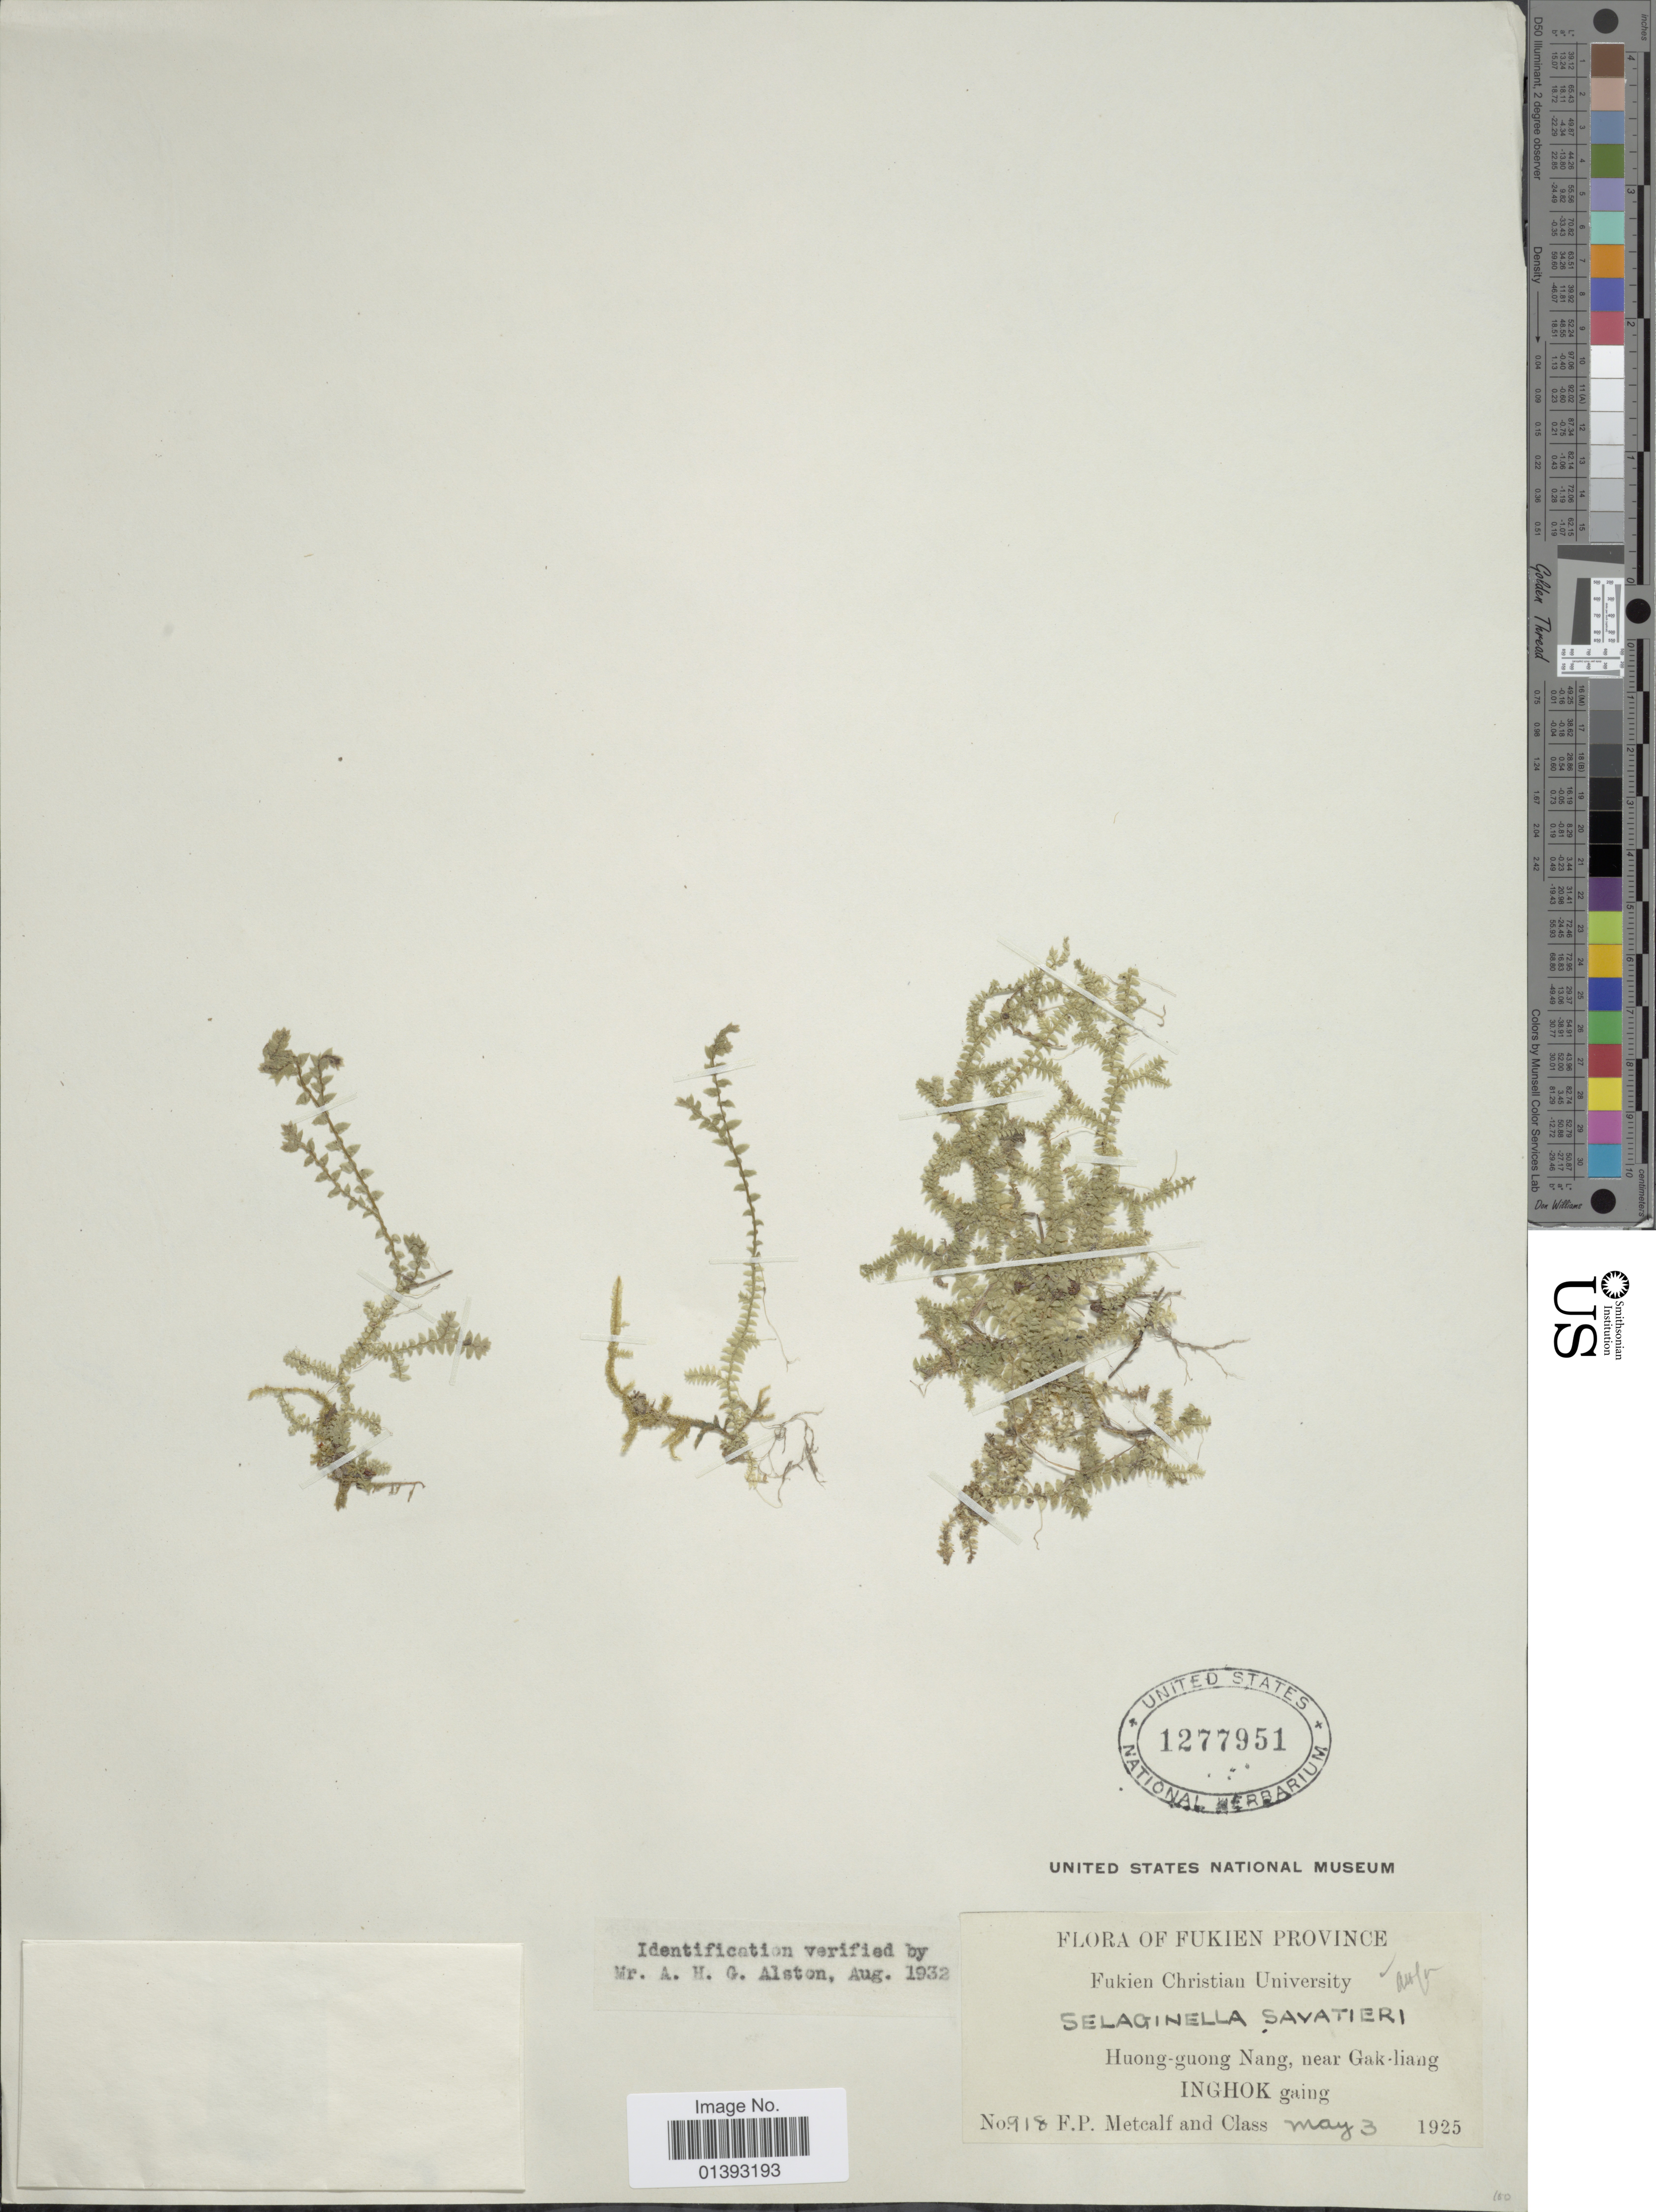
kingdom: Plantae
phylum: Tracheophyta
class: Lycopodiopsida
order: Selaginellales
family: Selaginellaceae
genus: Selaginella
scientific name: Selaginella nipponica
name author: Franch. & Sav.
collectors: F. Metcalf & Class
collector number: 918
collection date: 1925-05-03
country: China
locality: Fukien Province, Huang-Guong Nang, near Gak liang Inghok gaing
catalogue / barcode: US 1277951